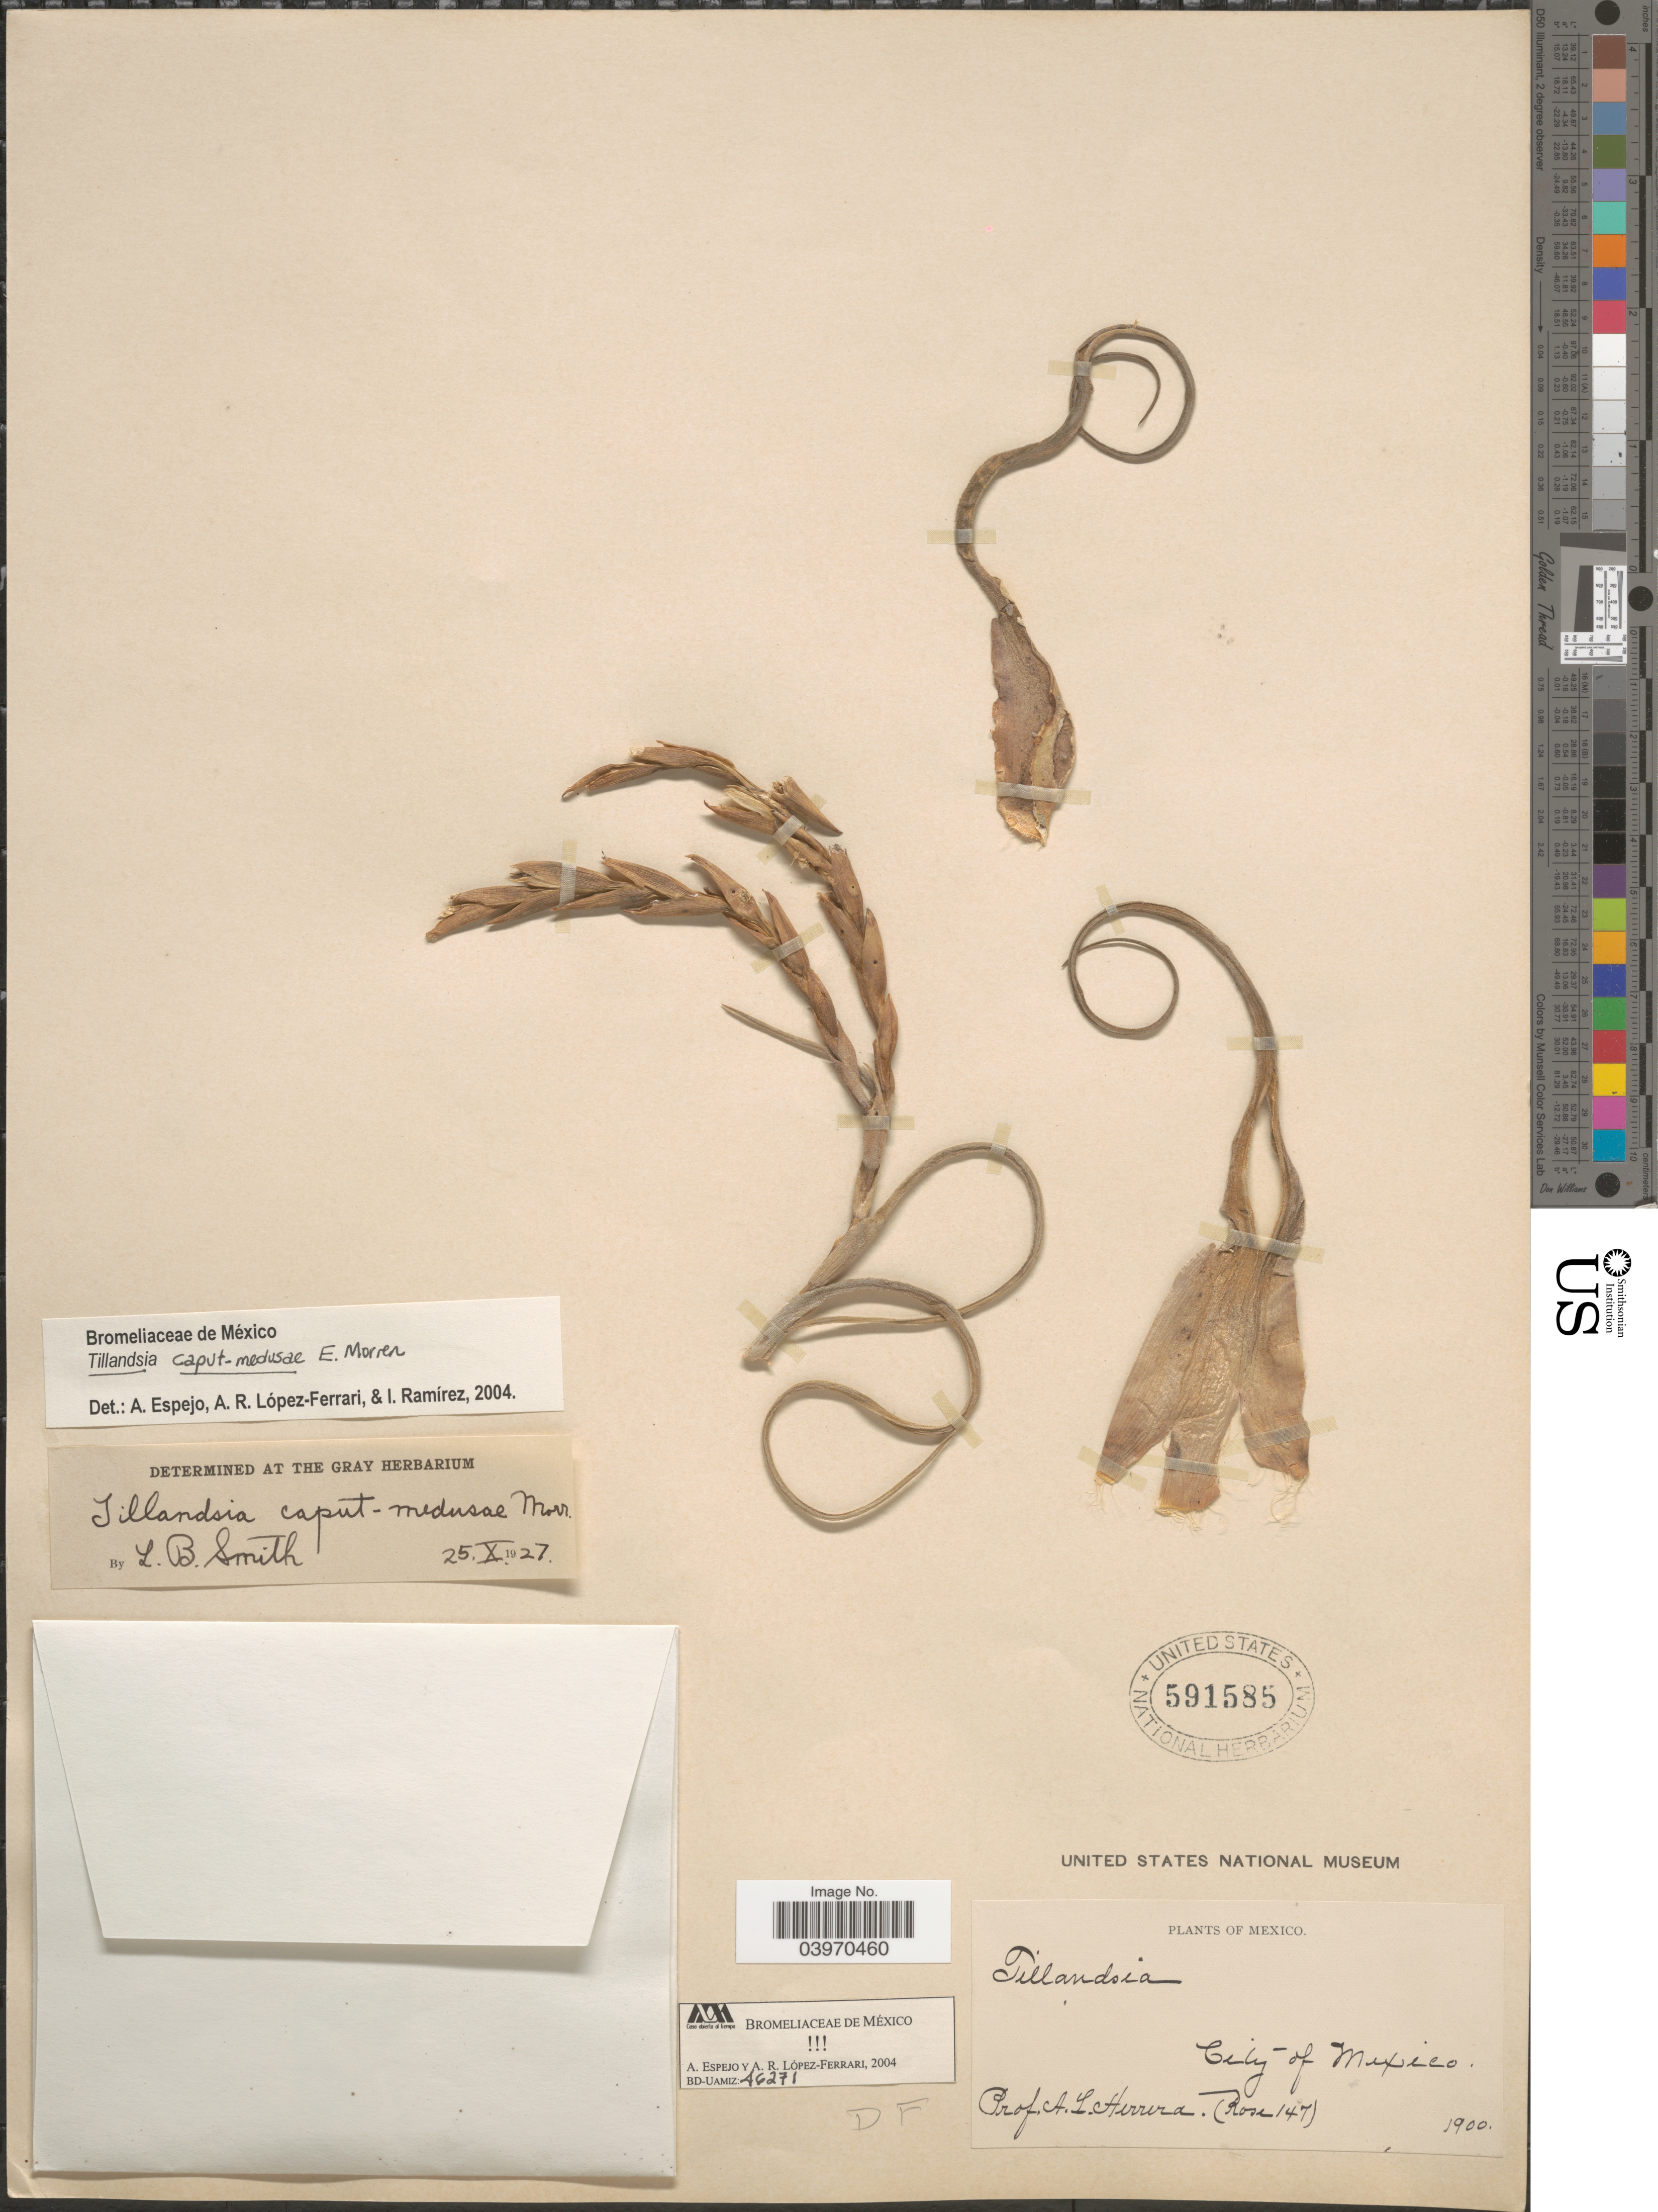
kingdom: Plantae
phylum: Tracheophyta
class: Liliopsida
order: Poales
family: Bromeliaceae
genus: Tillandsia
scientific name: Tillandsia caput-medusae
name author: É. Morren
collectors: A. L. Herrera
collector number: Rose 147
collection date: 1900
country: Mexico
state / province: Distrito Federal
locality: City of Mexico. D.F.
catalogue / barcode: US 591585